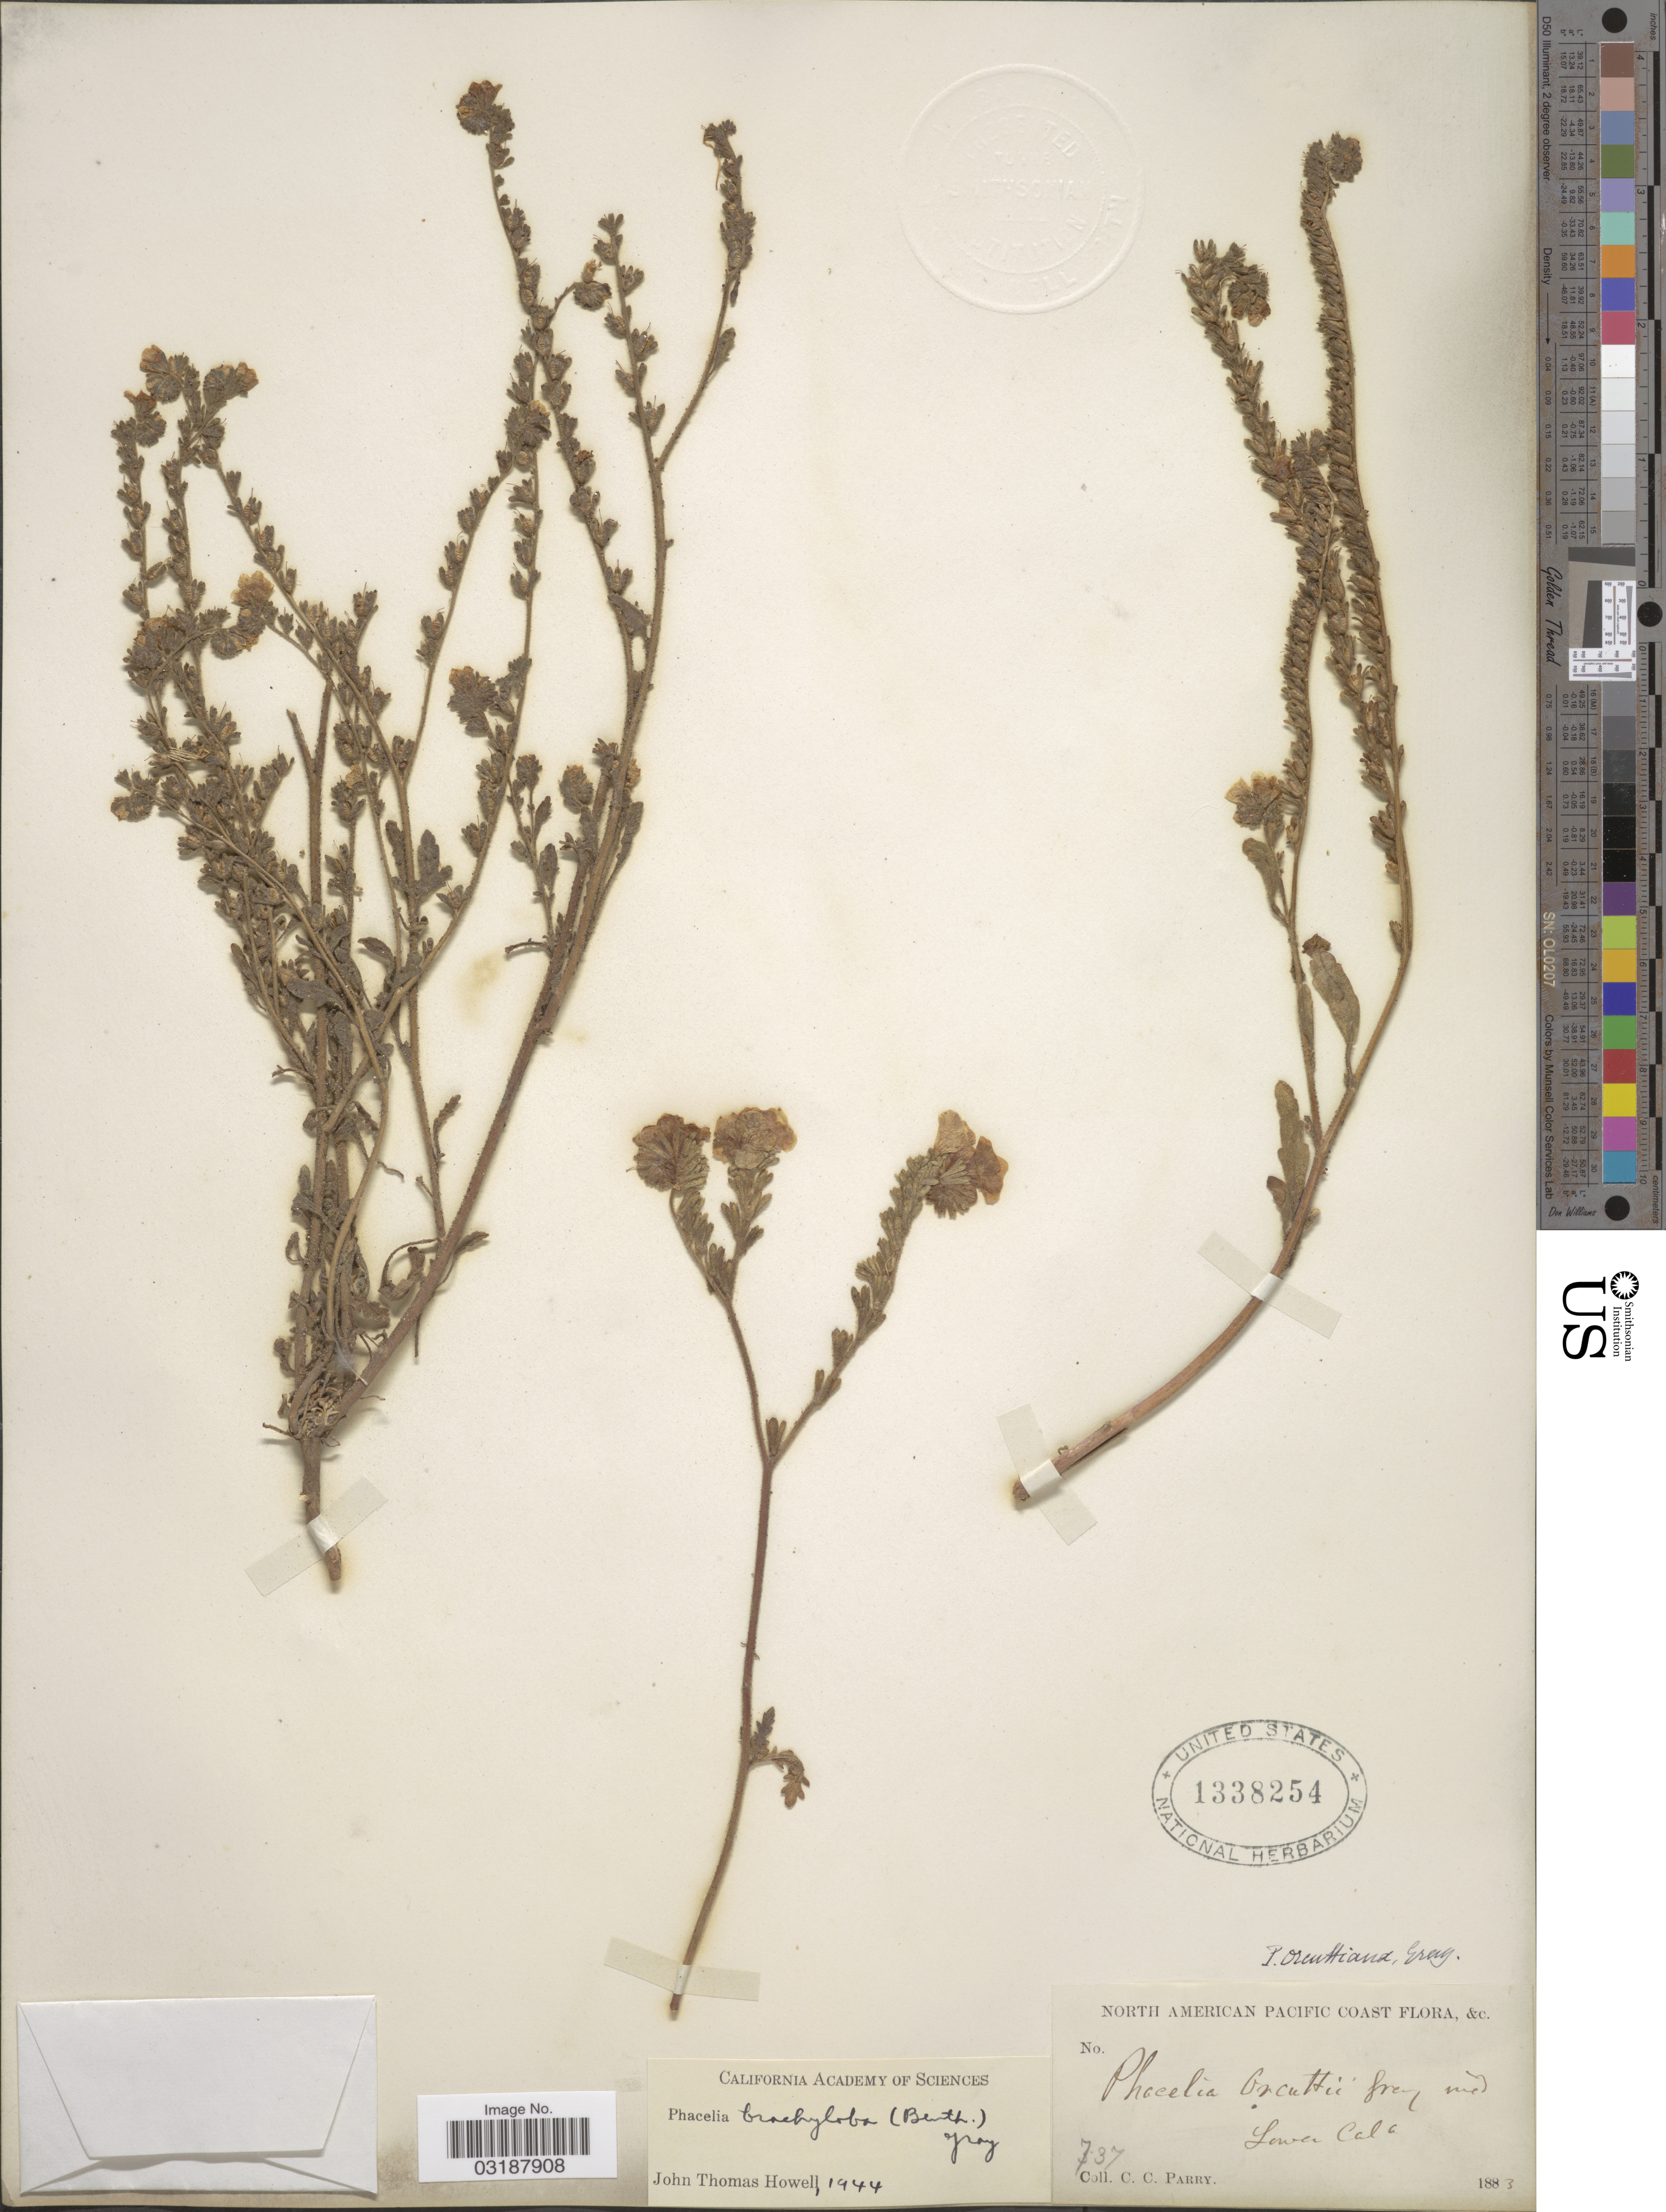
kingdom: Plantae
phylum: Tracheophyta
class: Magnoliopsida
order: Boraginales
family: Hydrophyllaceae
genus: Phacelia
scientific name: Phacelia brachyloba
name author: (Benth.) A. Gray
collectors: C. C. Parry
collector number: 737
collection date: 1883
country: Mexico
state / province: Baja California Norte / Baja California Sur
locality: North American Pacific Coast, & c., Lower Cala.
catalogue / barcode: US 1338254